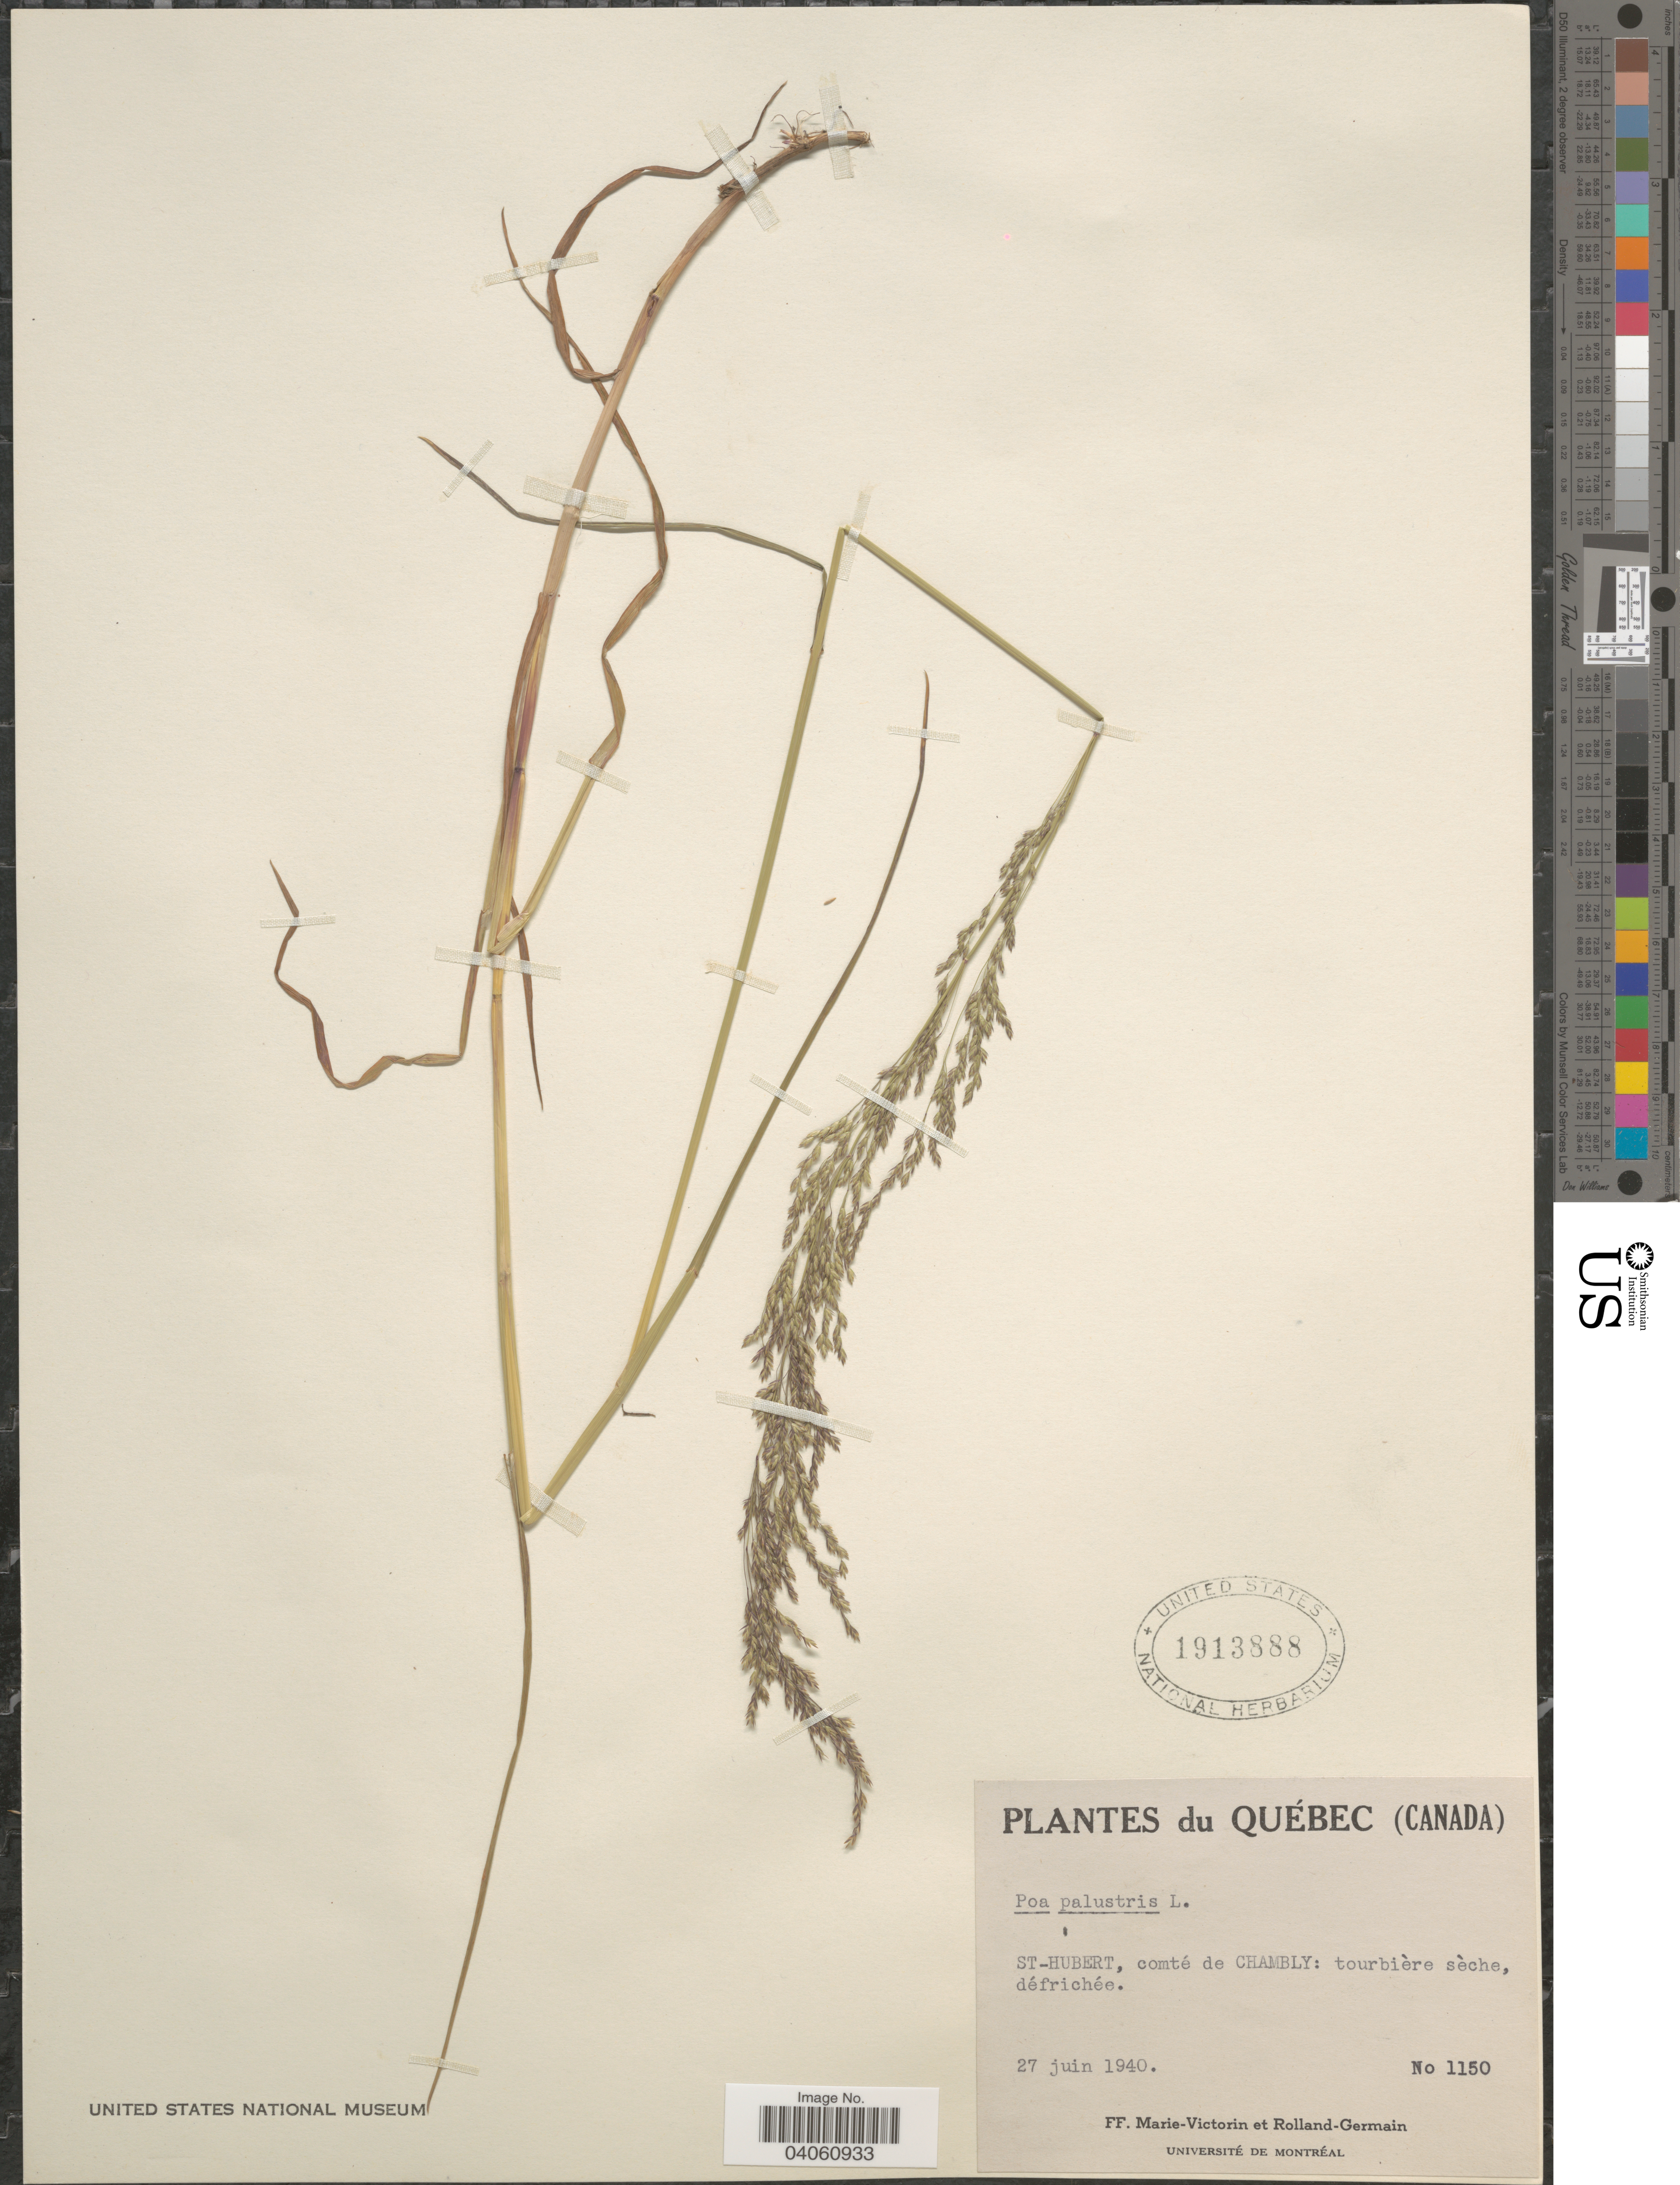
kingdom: Plantae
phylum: Tracheophyta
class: Liliopsida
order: Poales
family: Poaceae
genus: Poa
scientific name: Poa palustris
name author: L.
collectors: F. Marie-Victorin & Rolland-Germain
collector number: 1150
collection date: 1940-06-27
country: Canada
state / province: Quebec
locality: St-Hubert, comté de Chambly.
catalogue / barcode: US 1913888